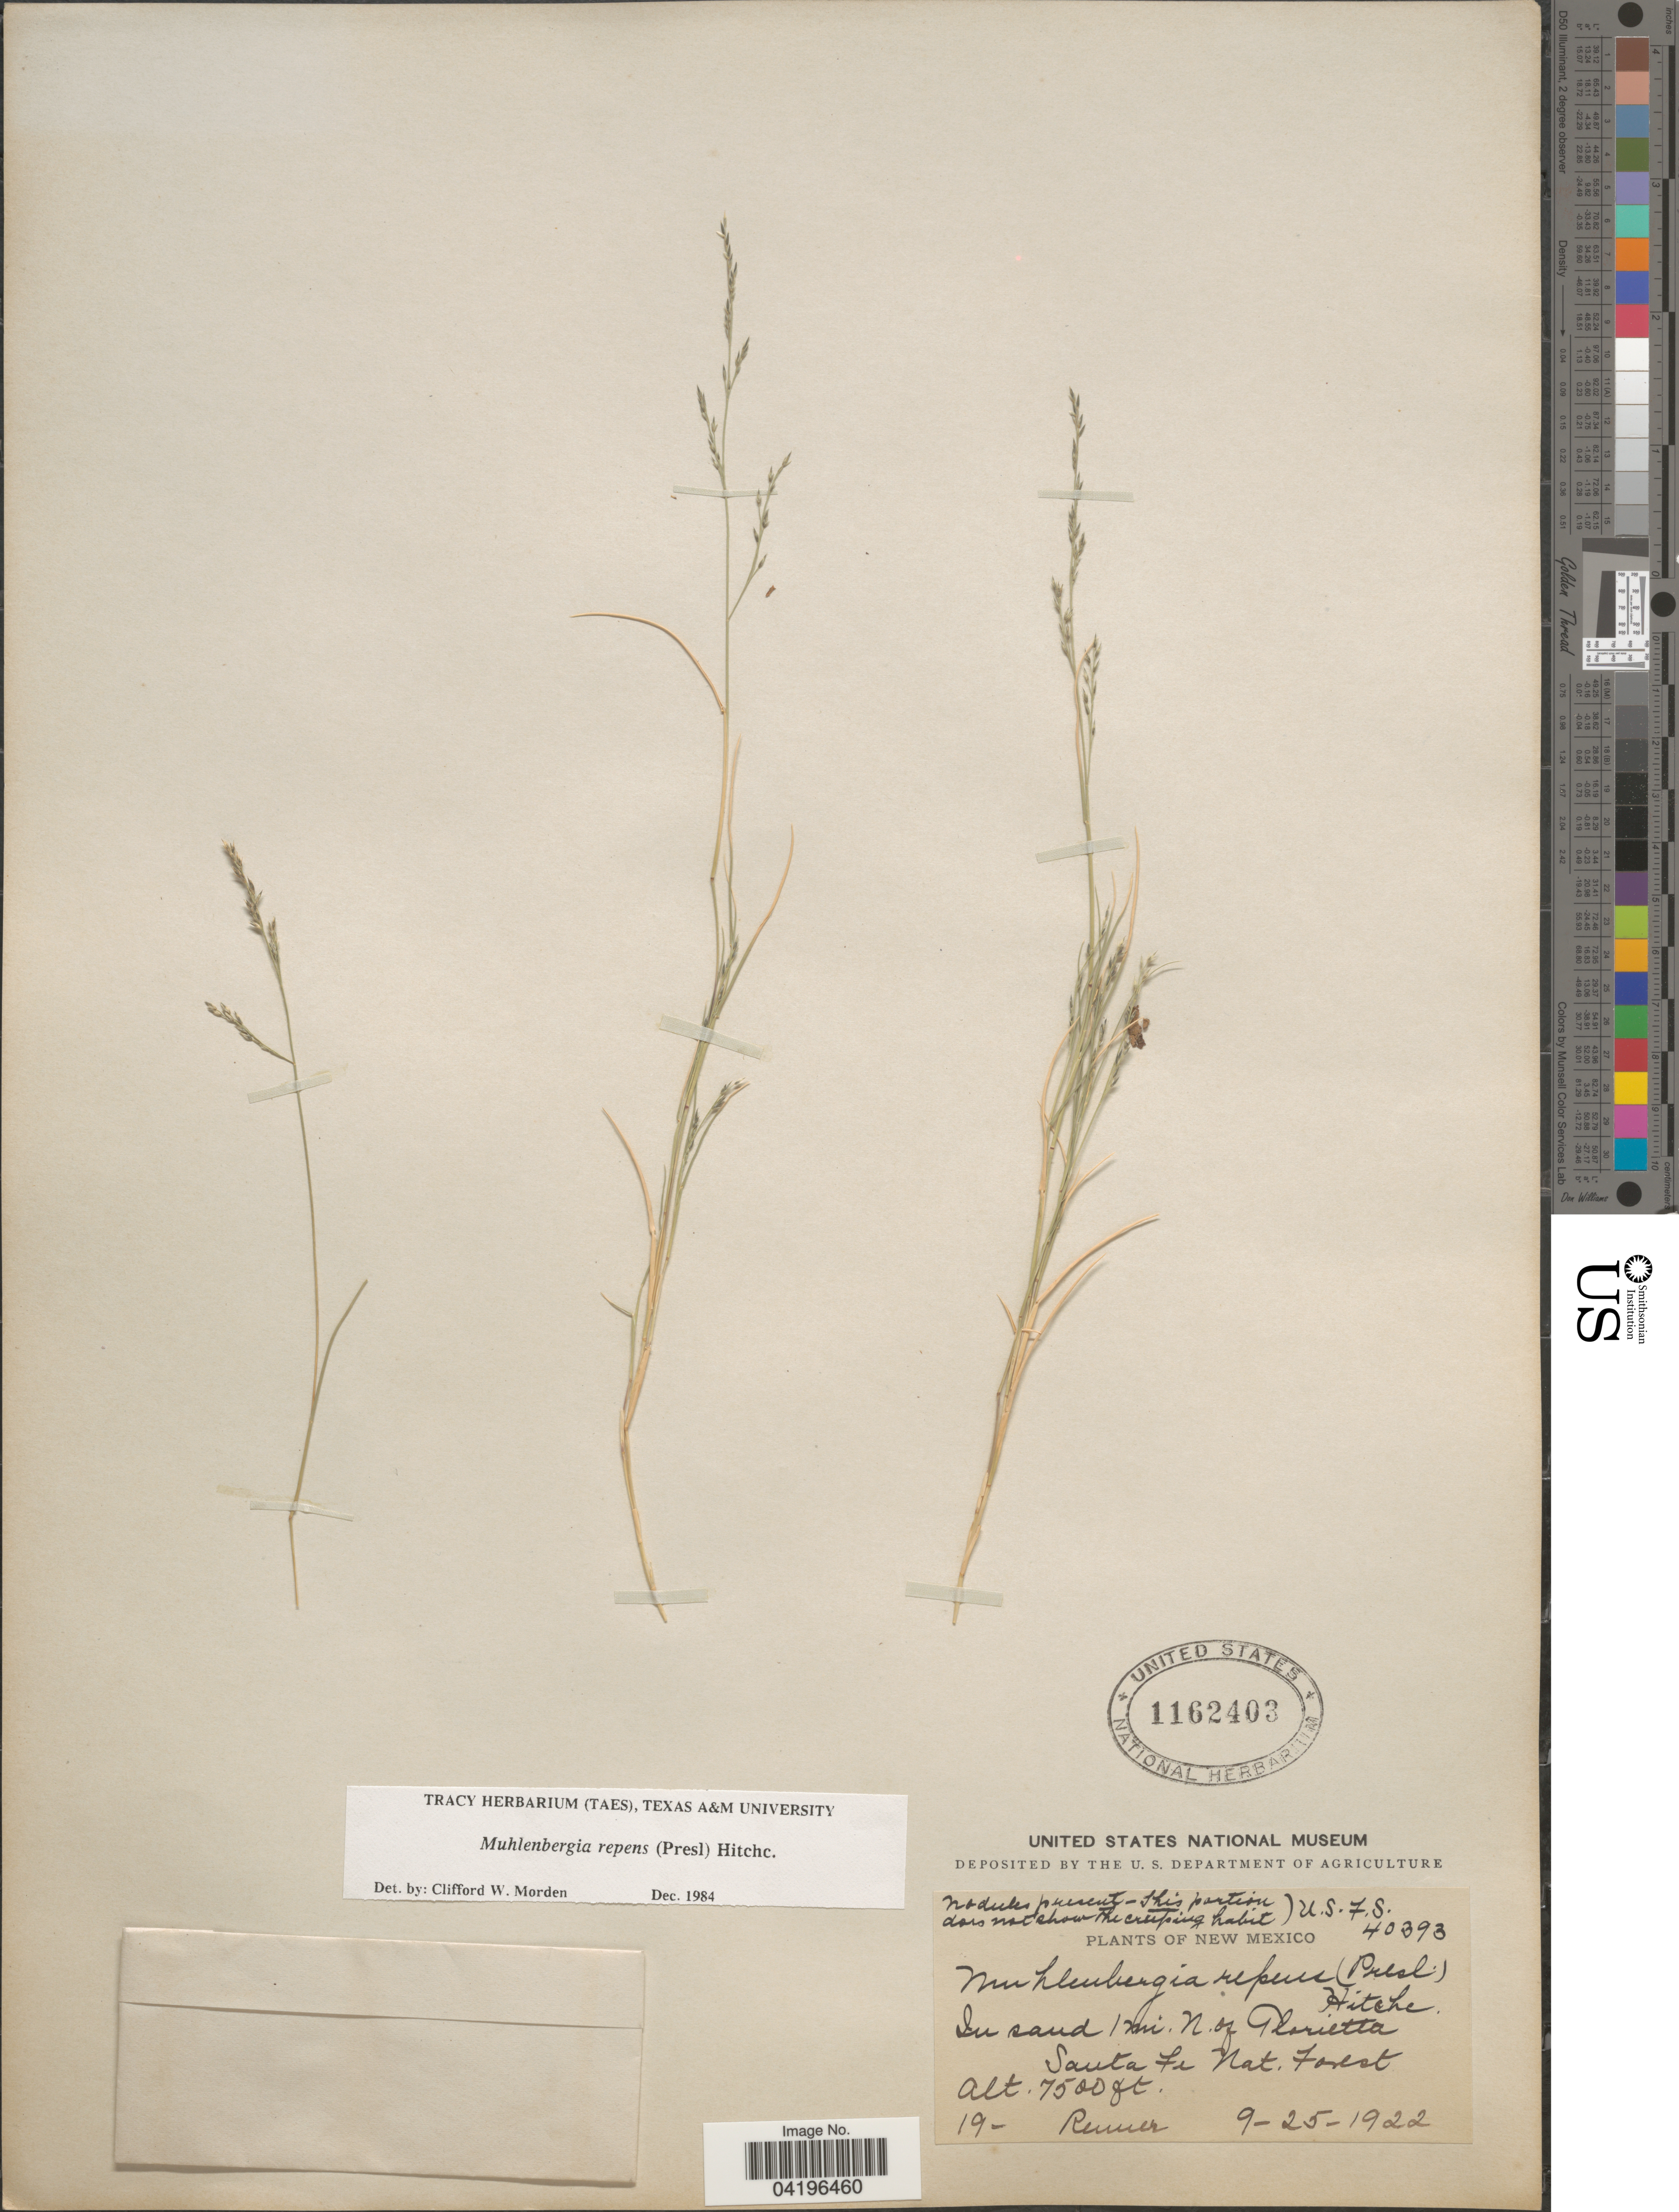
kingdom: Plantae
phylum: Tracheophyta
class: Liliopsida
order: Poales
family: Poaceae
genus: Muhlenbergia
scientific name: Muhlenbergia repens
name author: (J. Presl) Hitchc.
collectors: Renner, --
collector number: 19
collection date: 1922-09-25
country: United States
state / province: New Mexico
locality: In sand 1 mi. N. of Glorietta. Santa Fe Nat. Forest.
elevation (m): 2286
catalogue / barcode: US 1162403